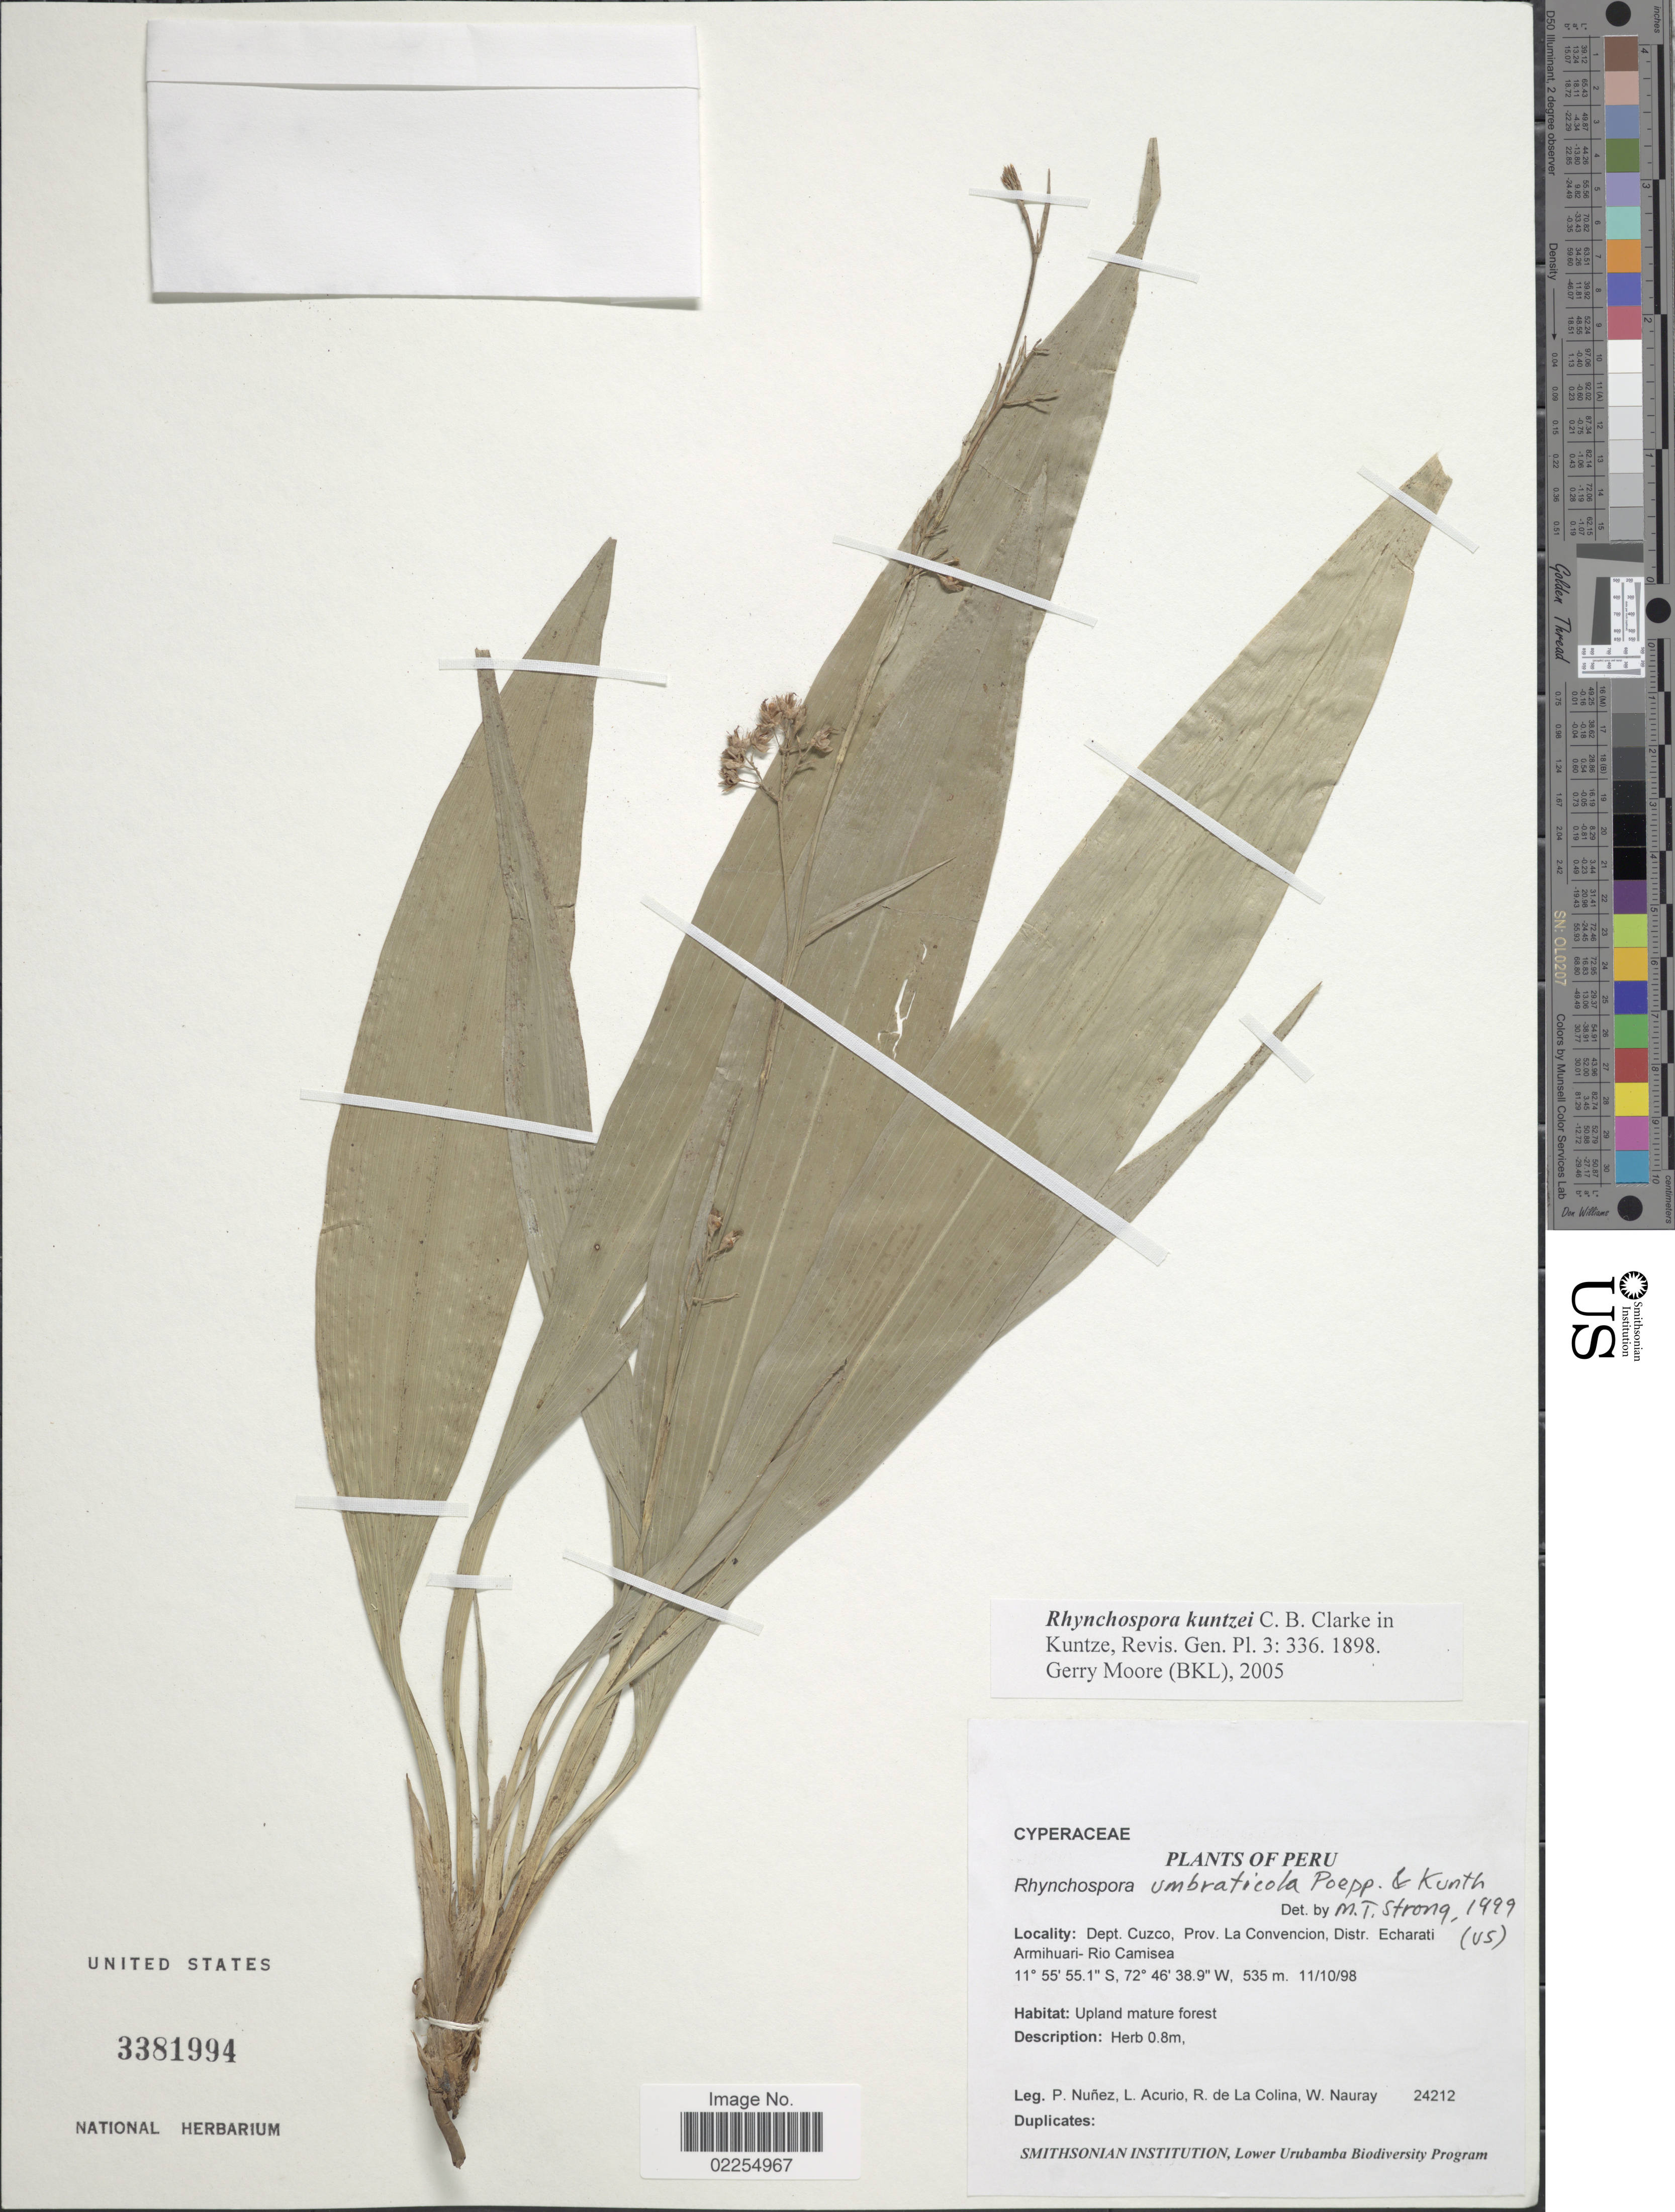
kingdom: Plantae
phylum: Tracheophyta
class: Liliopsida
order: Poales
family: Cyperaceae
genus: Rhynchospora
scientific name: Rhynchospora kuntzei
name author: C.B. Clarke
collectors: P. Nuñez V., L. Acurio, R. de La Colina & W. Naurau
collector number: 24212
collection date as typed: Transcribed d/m/y: 11/10/98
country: Peru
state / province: Cusco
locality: Dept. Cuzco, Prov. La Convencion, distr. Echarati Armihuari- Rio Camisea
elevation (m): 535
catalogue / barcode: US 3381994